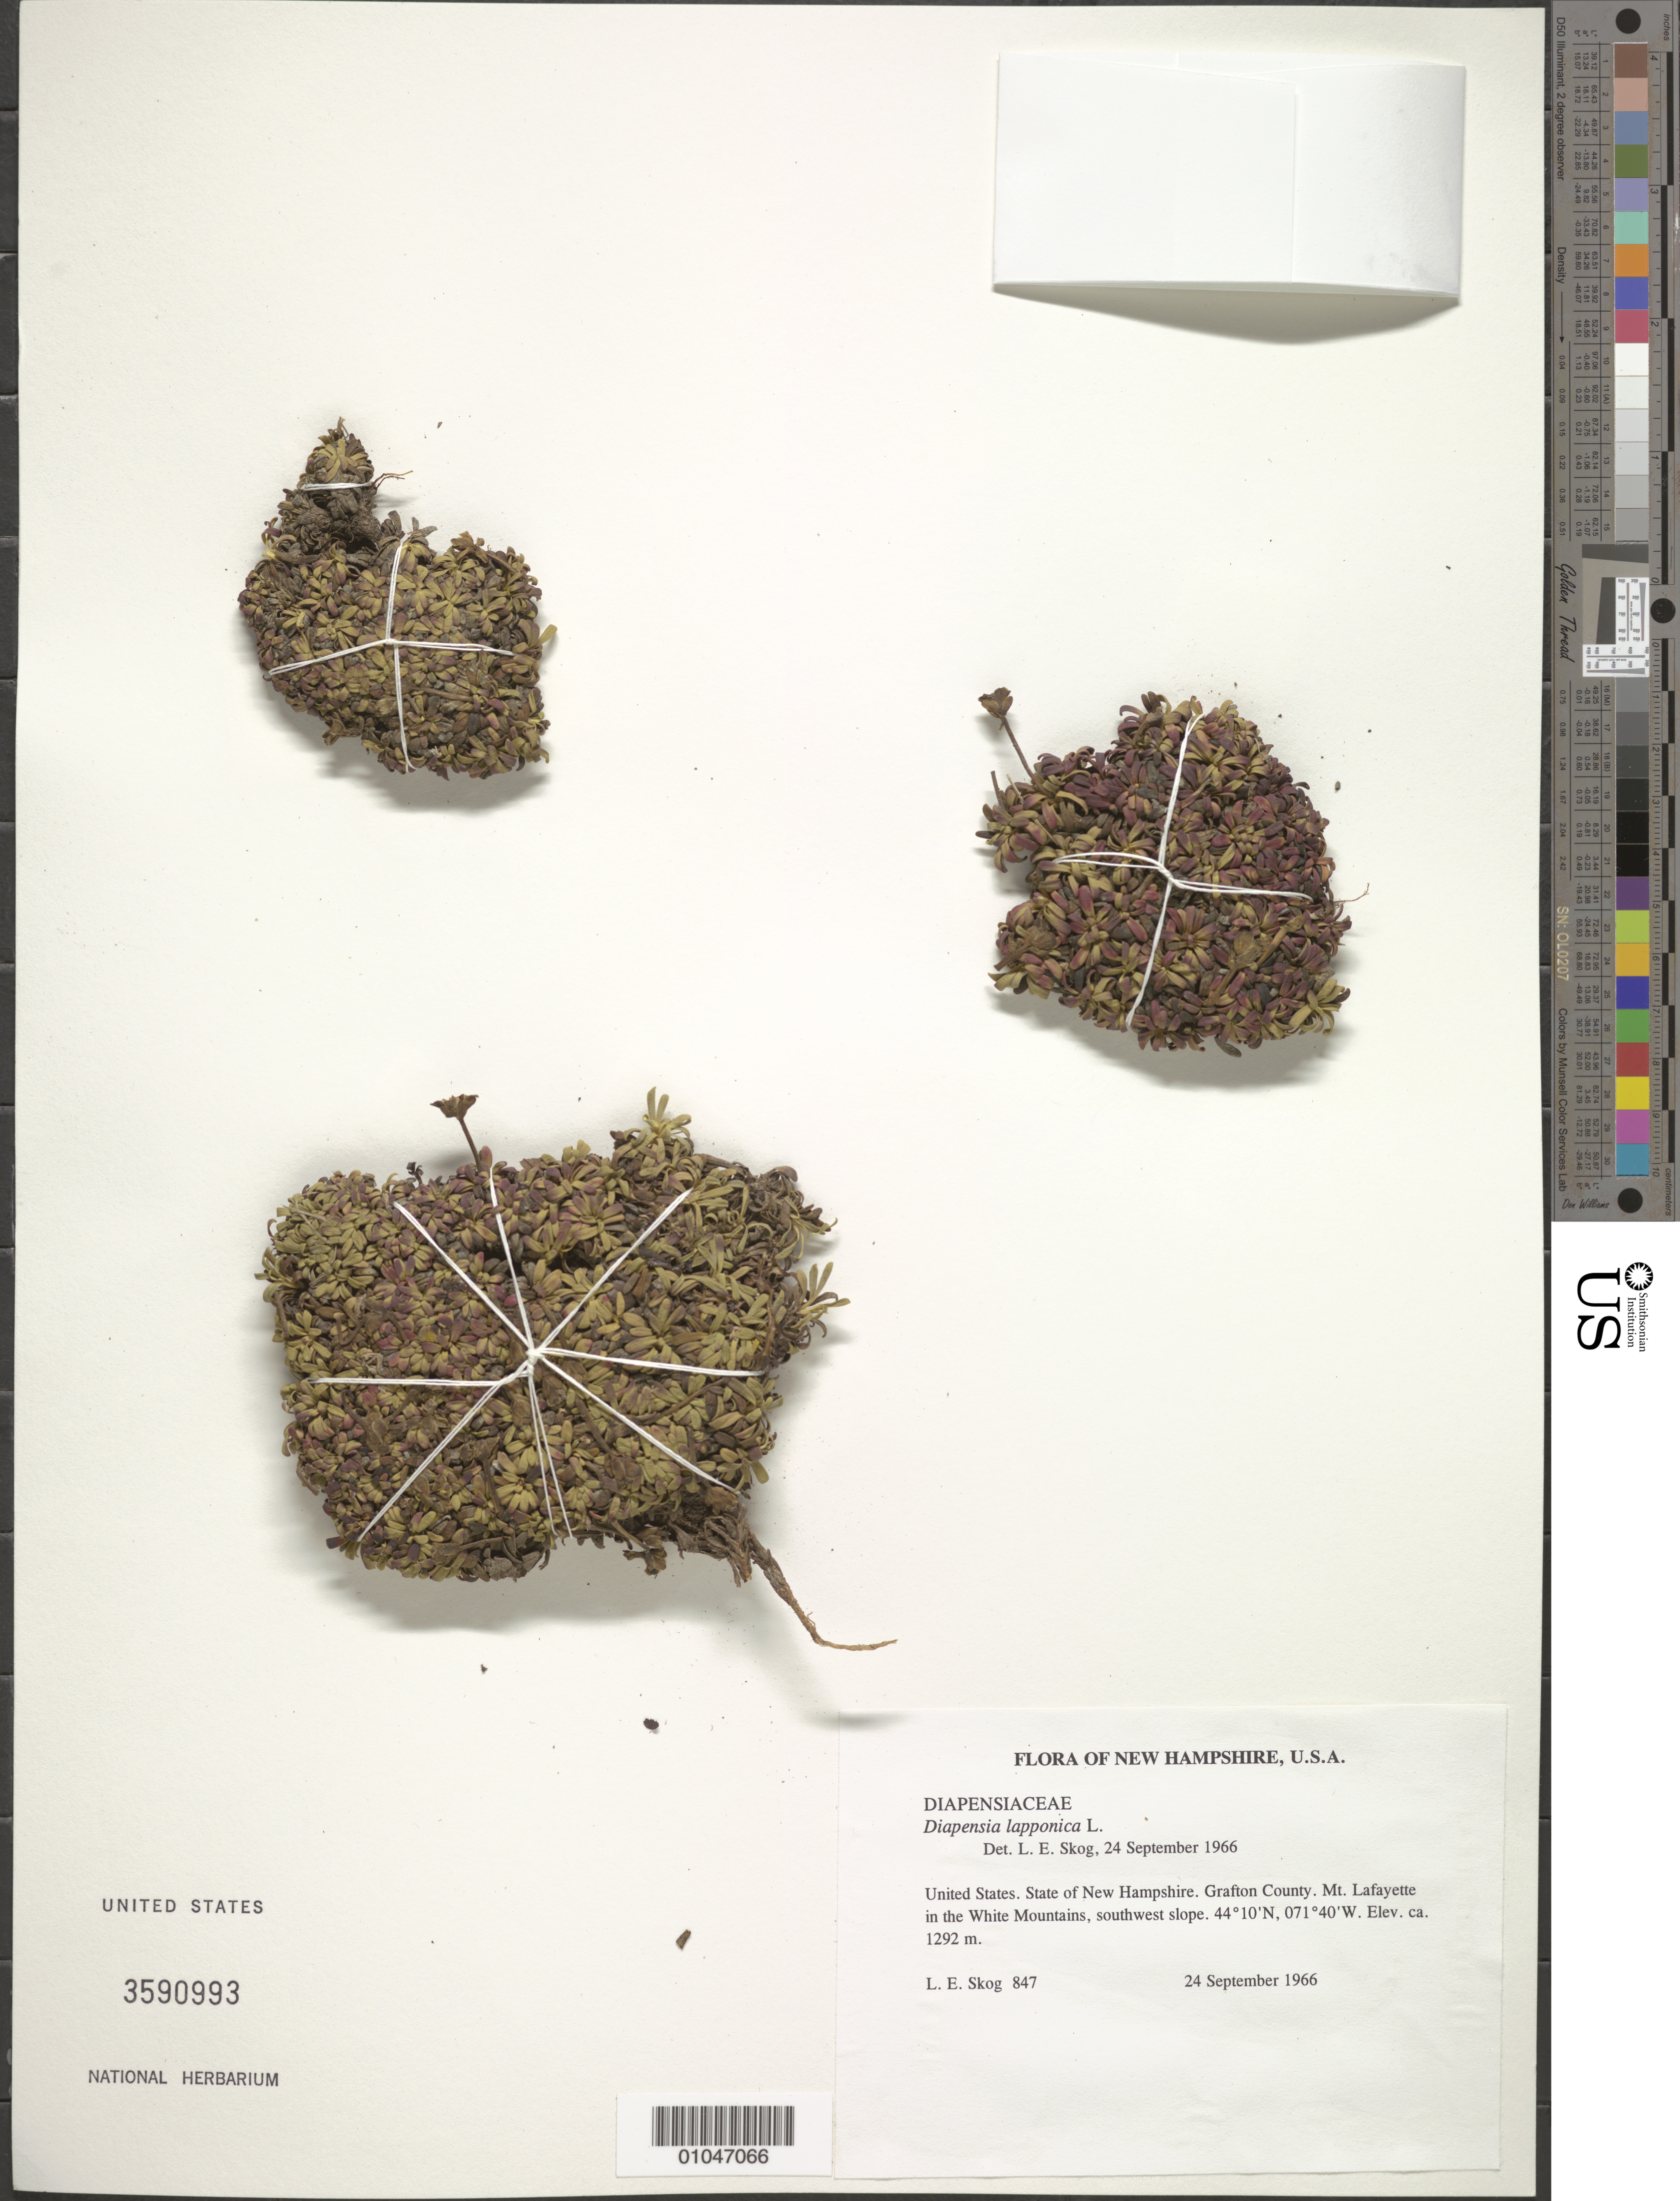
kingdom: Plantae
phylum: Tracheophyta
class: Magnoliopsida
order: Ericales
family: Diapensiaceae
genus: Diapensia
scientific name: Diapensia lapponica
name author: L.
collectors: L. E. Skog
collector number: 847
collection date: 1966-09-24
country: United States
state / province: New Hampshire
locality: Mt. Lafayette in the White Mountains, southwest slope, Grafton County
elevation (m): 1292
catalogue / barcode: US 3590993